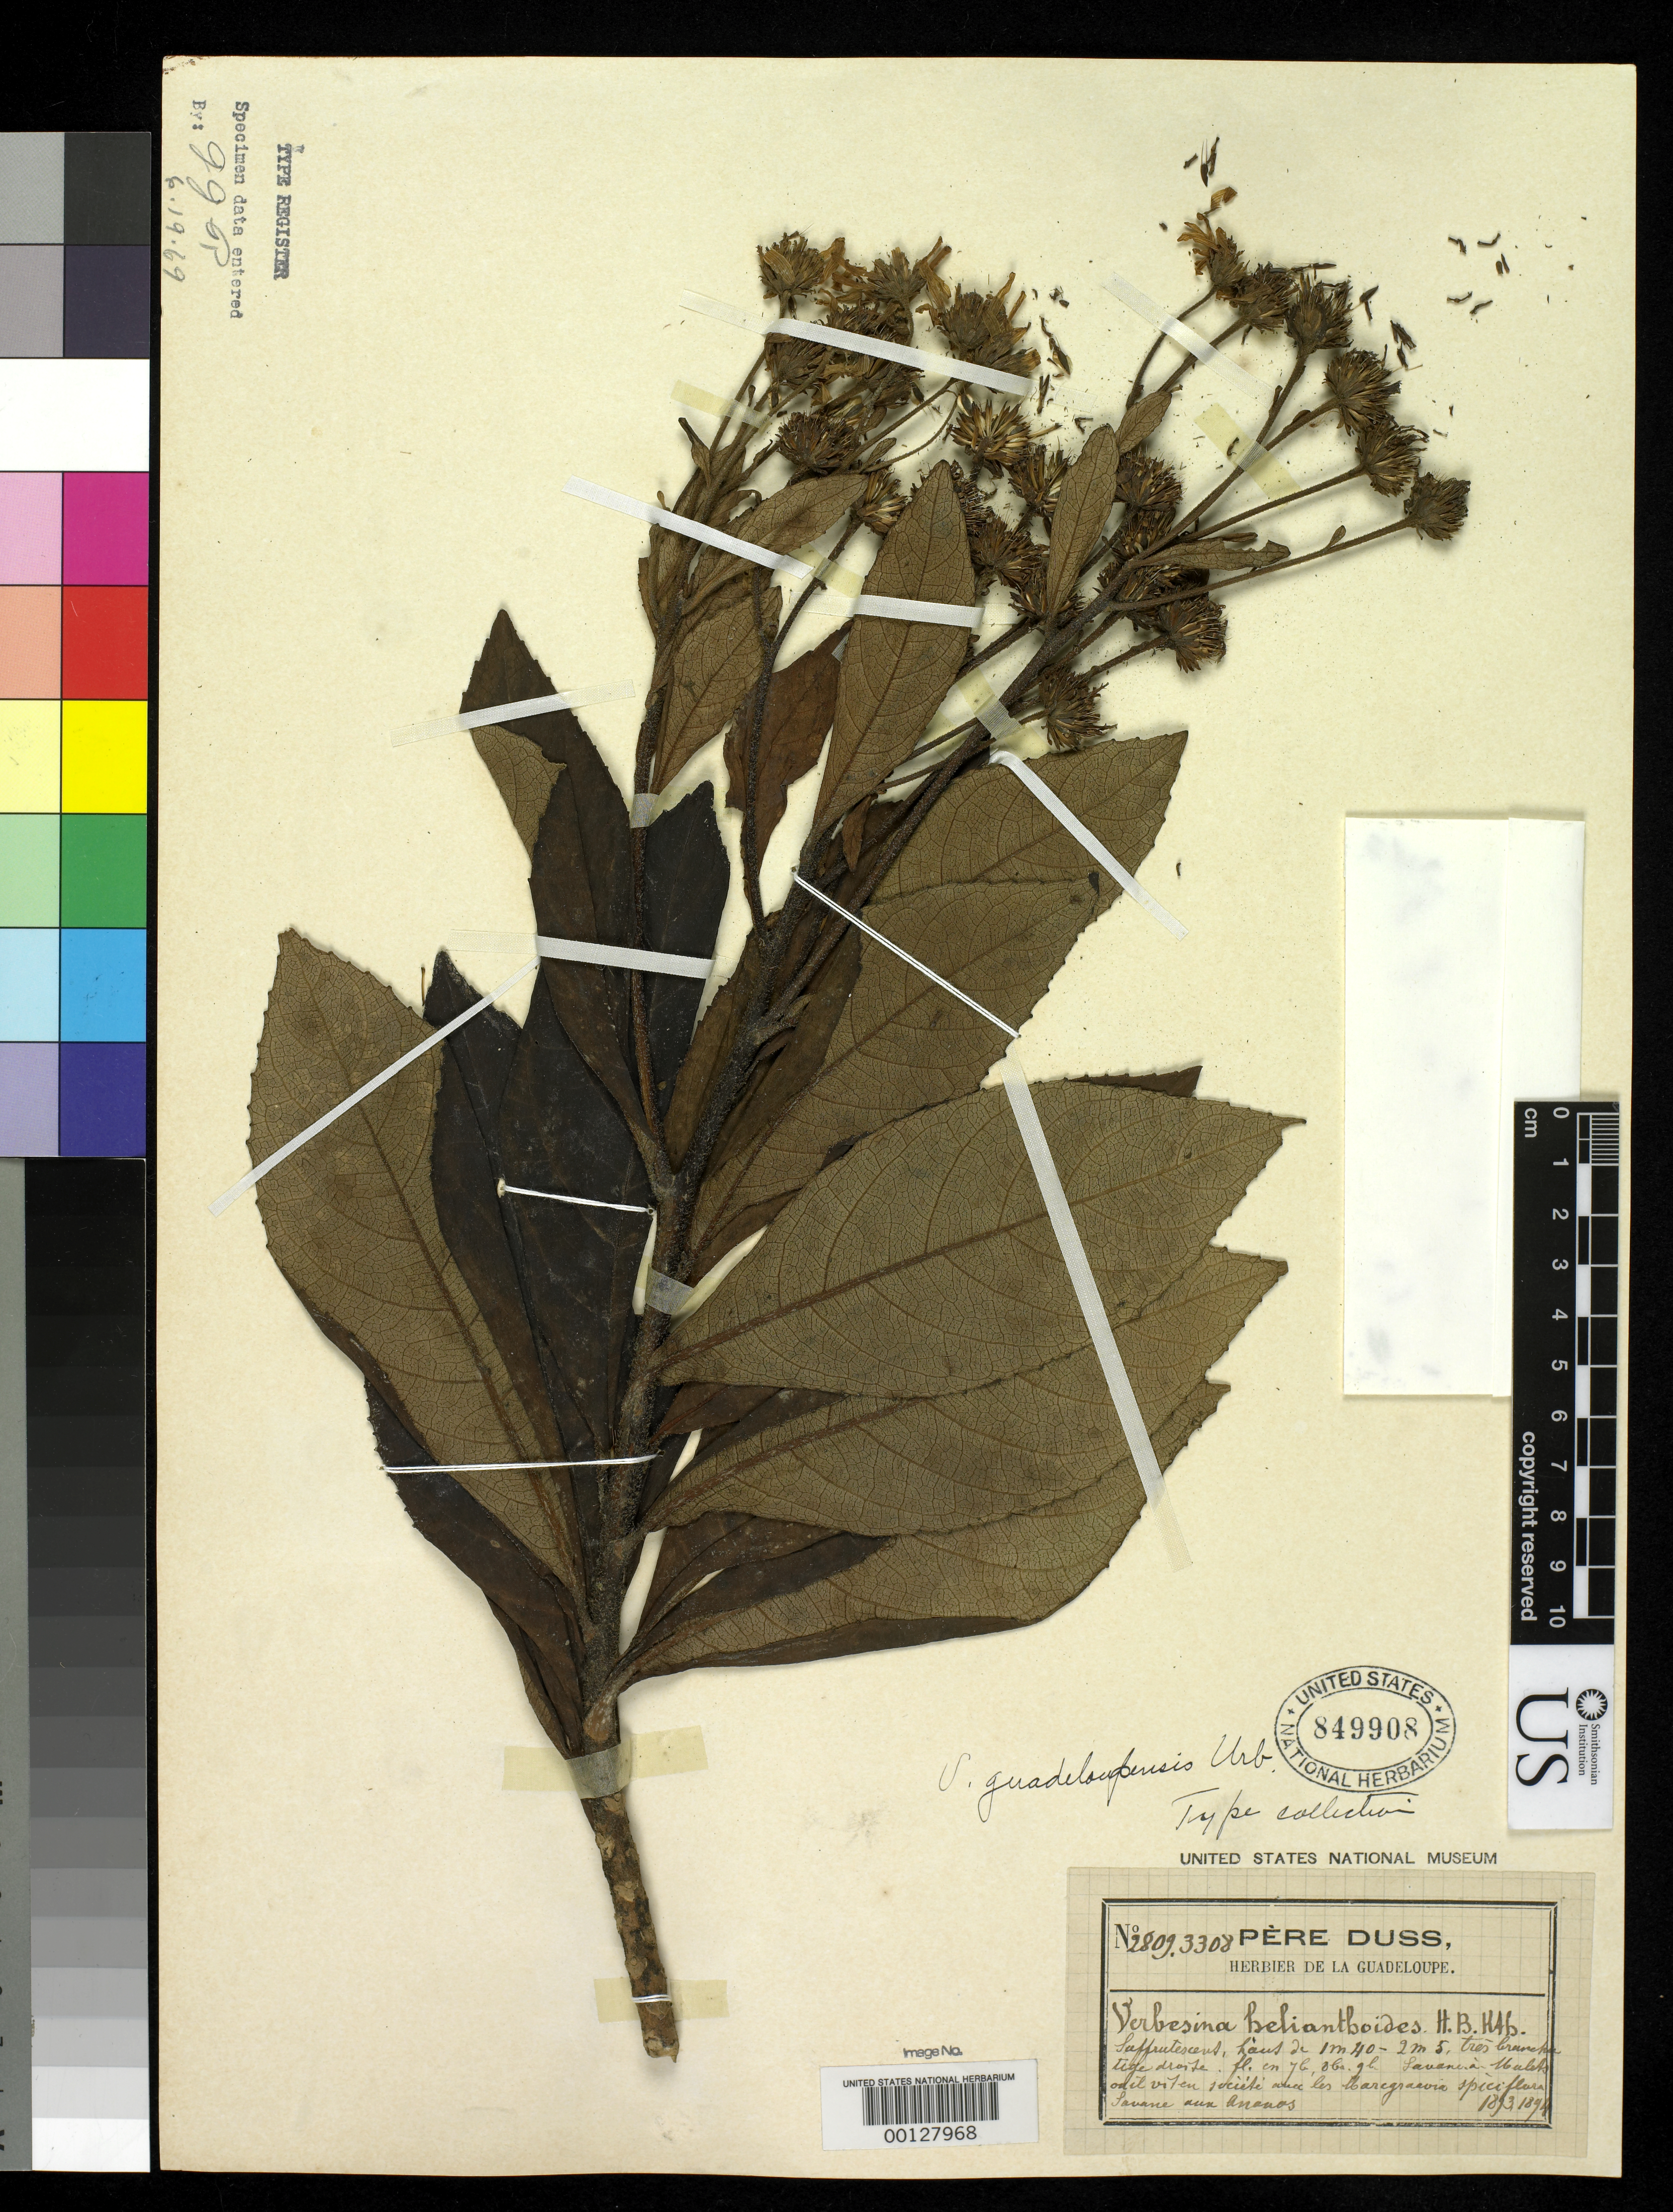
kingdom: Plantae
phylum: Tracheophyta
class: Magnoliopsida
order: Asterales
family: Asteraceae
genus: Verbesina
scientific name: Verbesina guadeloupensis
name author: Urb.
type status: Type Collection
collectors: Père Duss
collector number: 2809, 3308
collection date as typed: Aug 1893 to -- Oct 1894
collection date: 1893-08/1894-10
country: Guadeloupe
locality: Ananas, Grande Decouverte.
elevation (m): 1000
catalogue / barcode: US 849908